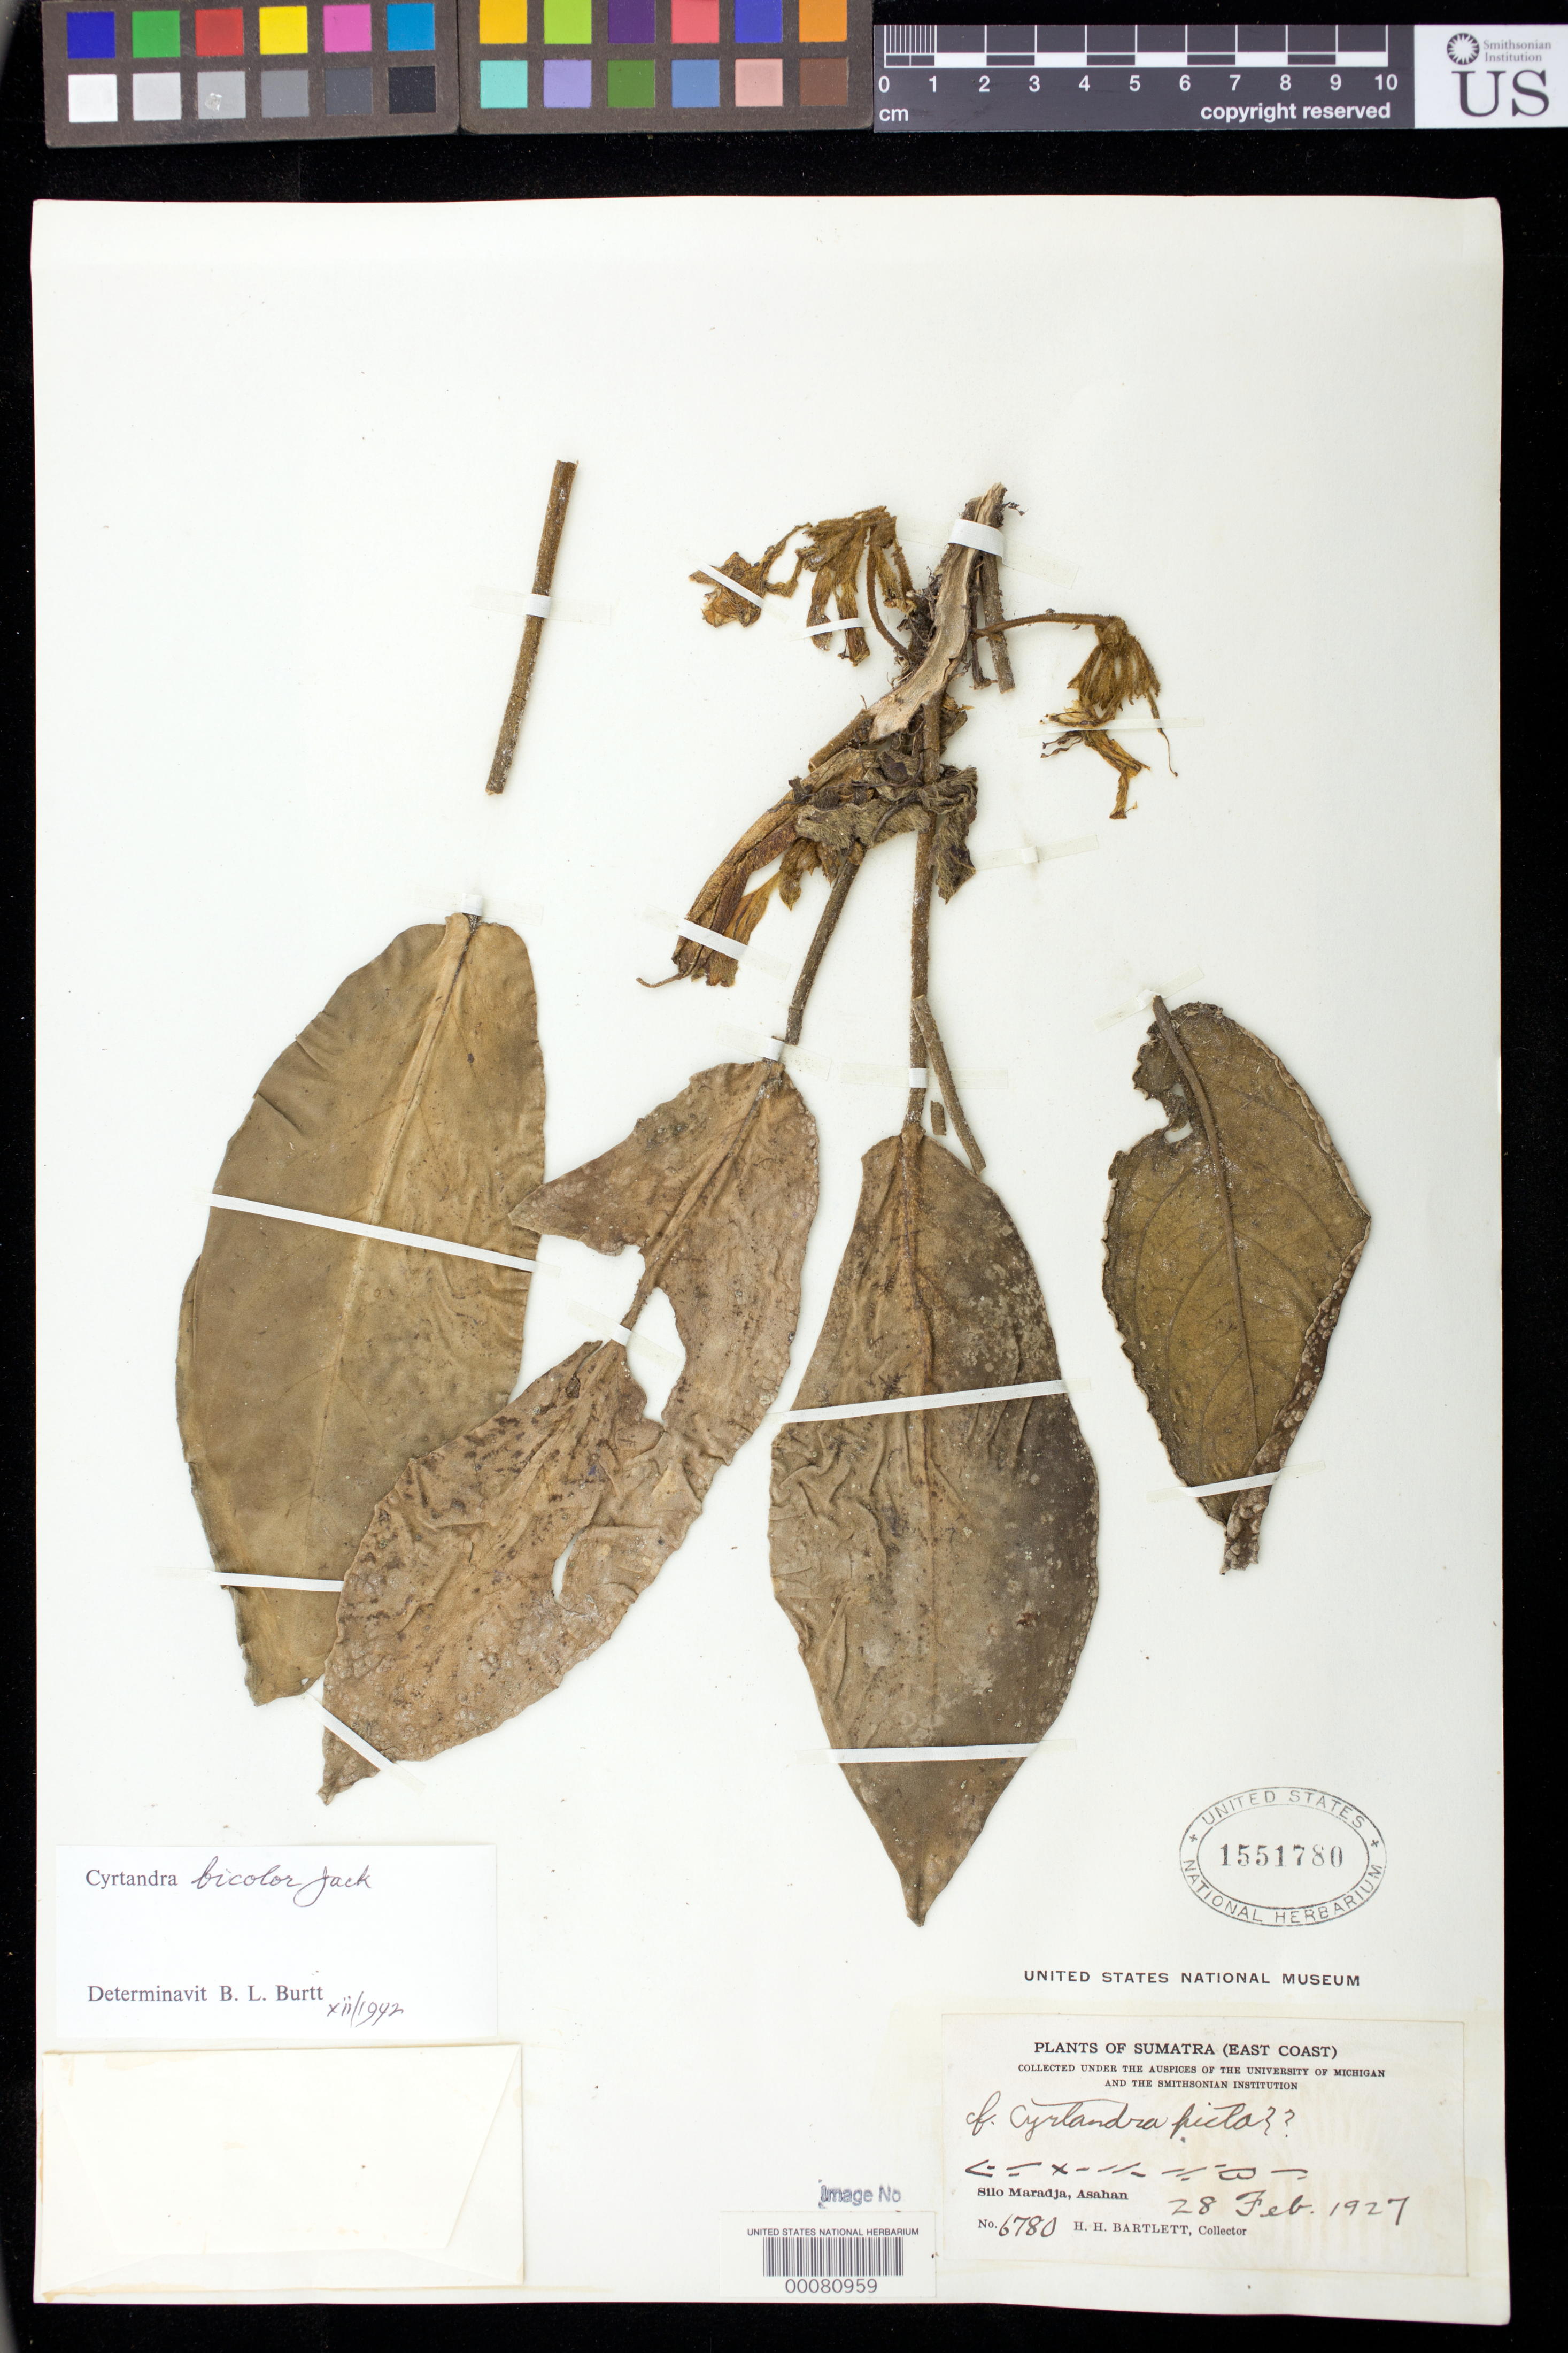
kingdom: Plantae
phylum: Tracheophyta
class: Magnoliopsida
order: Lamiales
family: Gesneriaceae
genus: Cyrtandra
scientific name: Cyrtandra bicolor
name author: Jack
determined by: Burtt, B. L.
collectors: H. H. Bartlett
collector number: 6780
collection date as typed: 28 Feb 1927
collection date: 1927-02-28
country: Indonesia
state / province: Sumatra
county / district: Sumatera Utara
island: Sumatra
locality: (East Coast) Silo Maradja, Asahan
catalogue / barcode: US 1551780